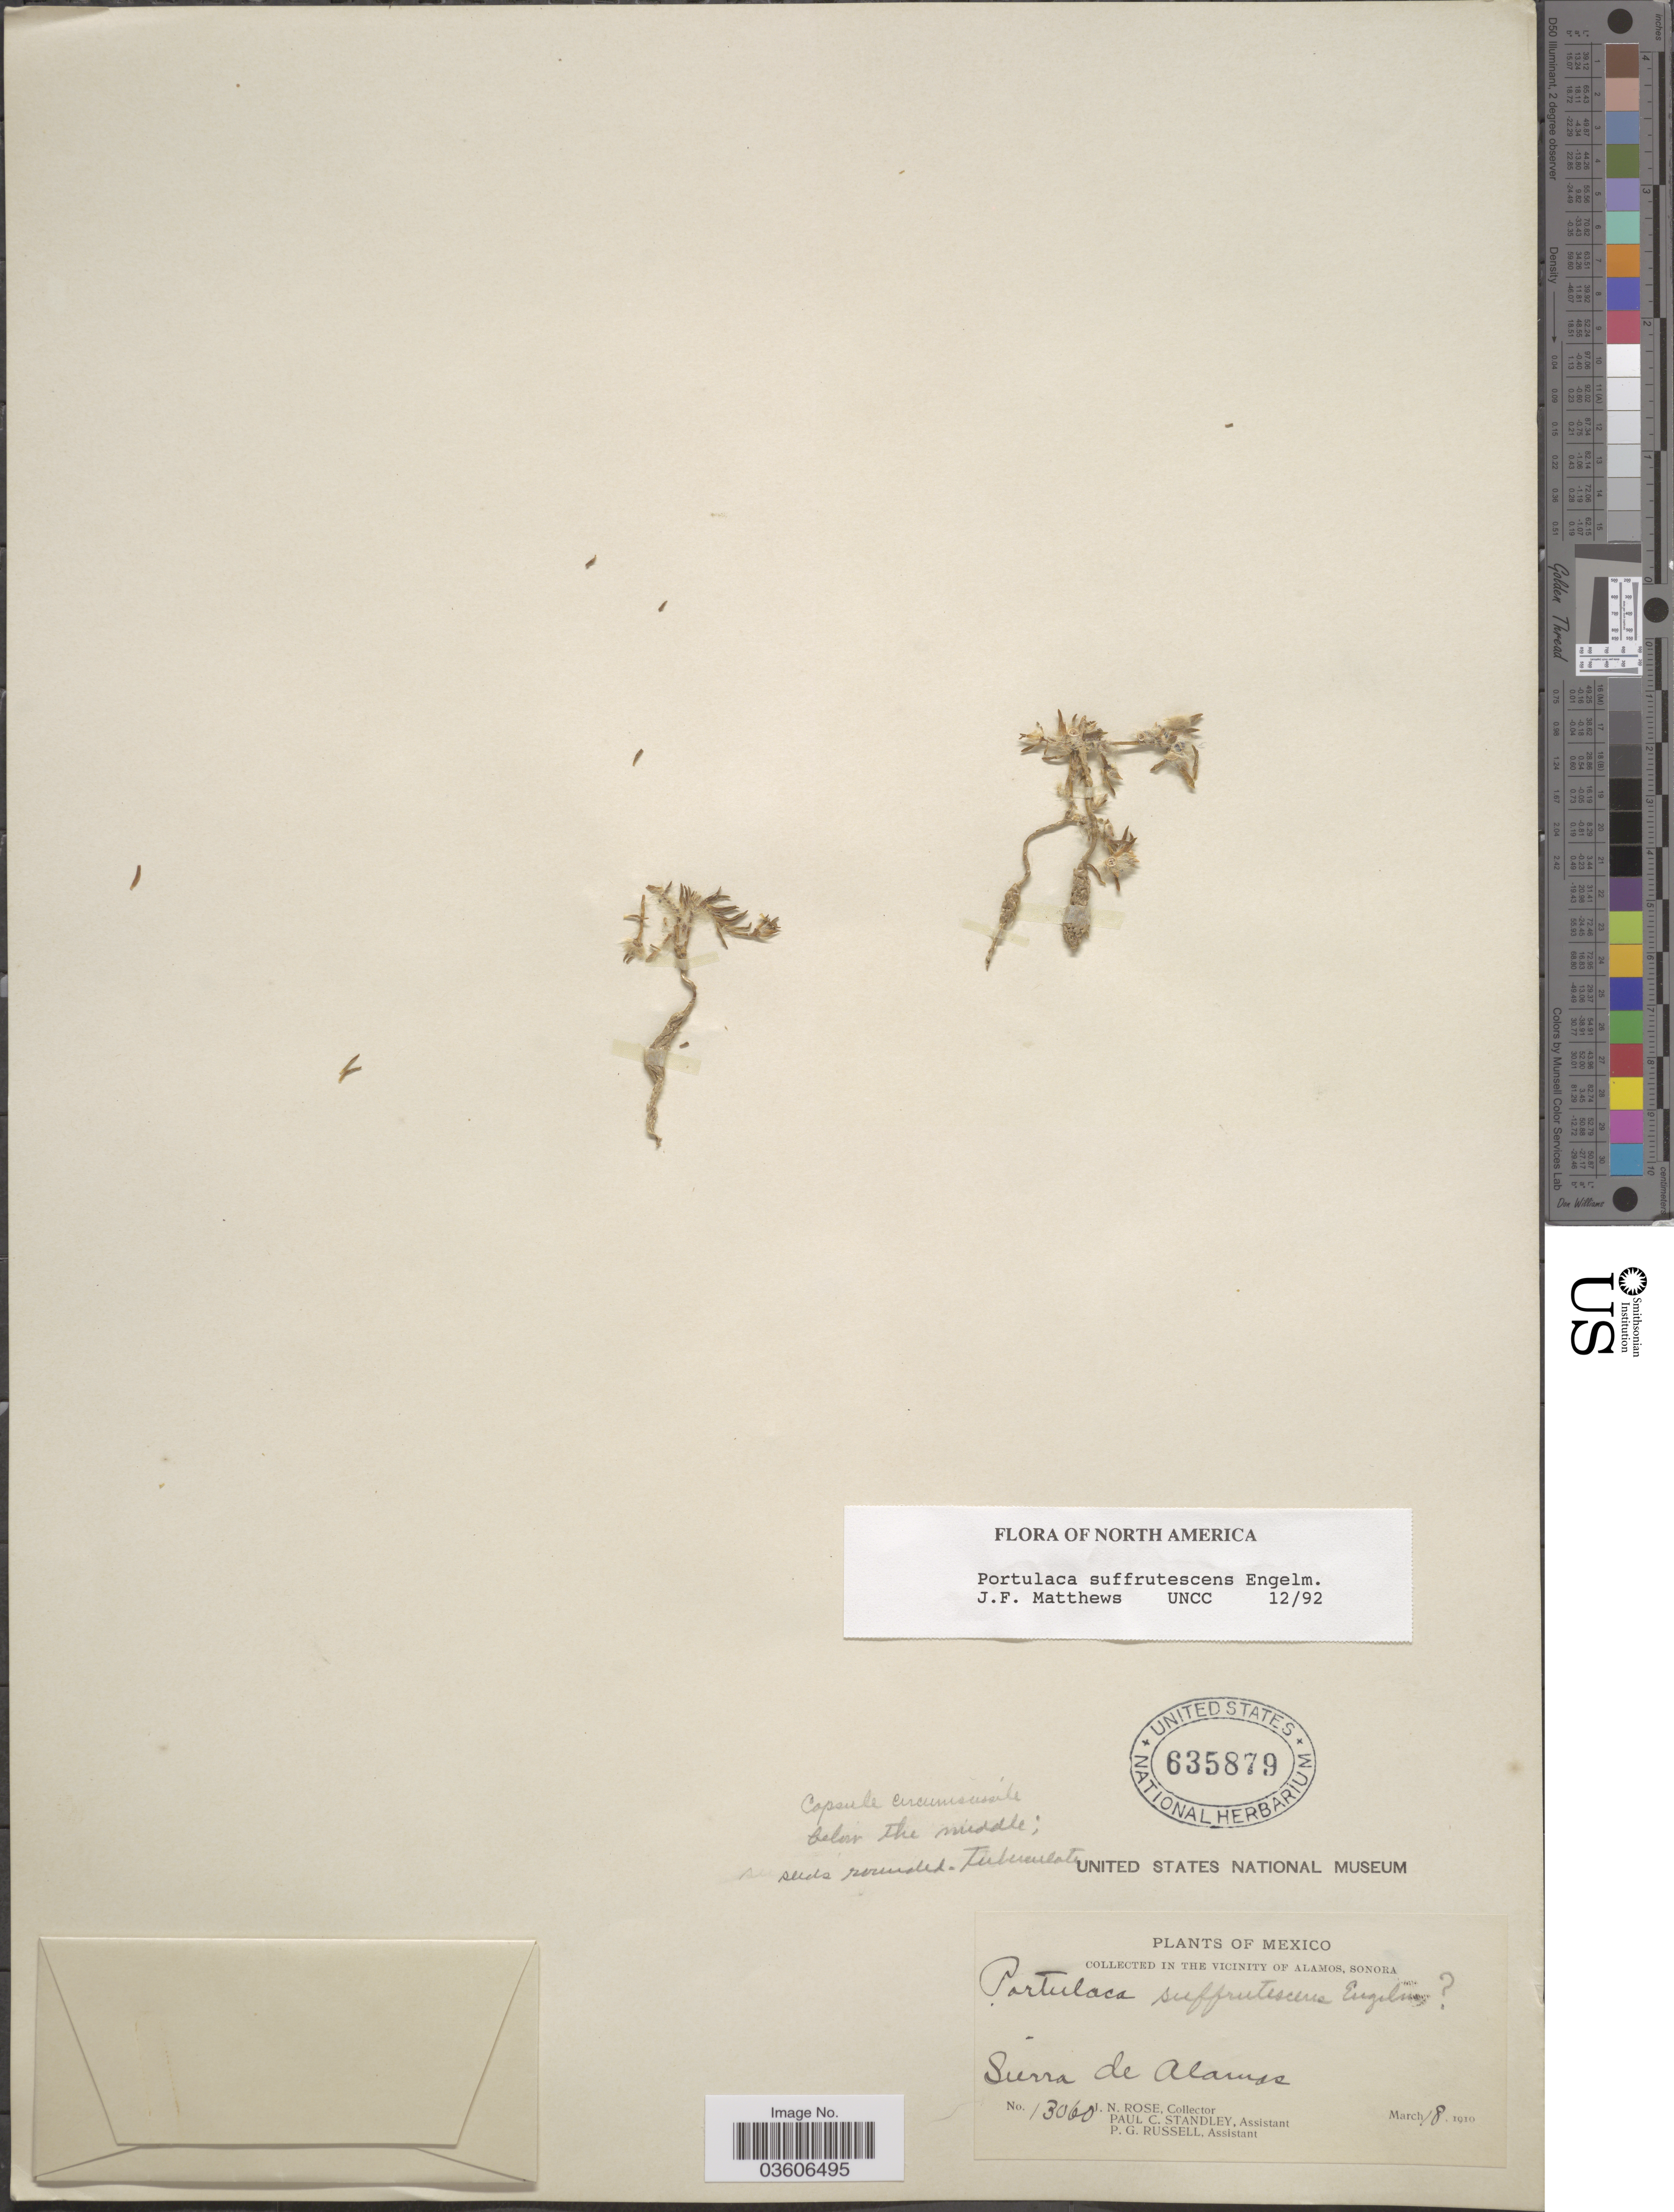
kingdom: Plantae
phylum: Tracheophyta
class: Magnoliopsida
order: Caryophyllales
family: Portulacaceae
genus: Portulaca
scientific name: Portulaca suffrutescens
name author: Engelm.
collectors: J. N. Rose, P. C. Standley & P. G. Russell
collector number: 13060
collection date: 1910-03-18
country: Mexico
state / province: Sonora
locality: Vicinity of Alamos. Sierra de Alamos.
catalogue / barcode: US 635879